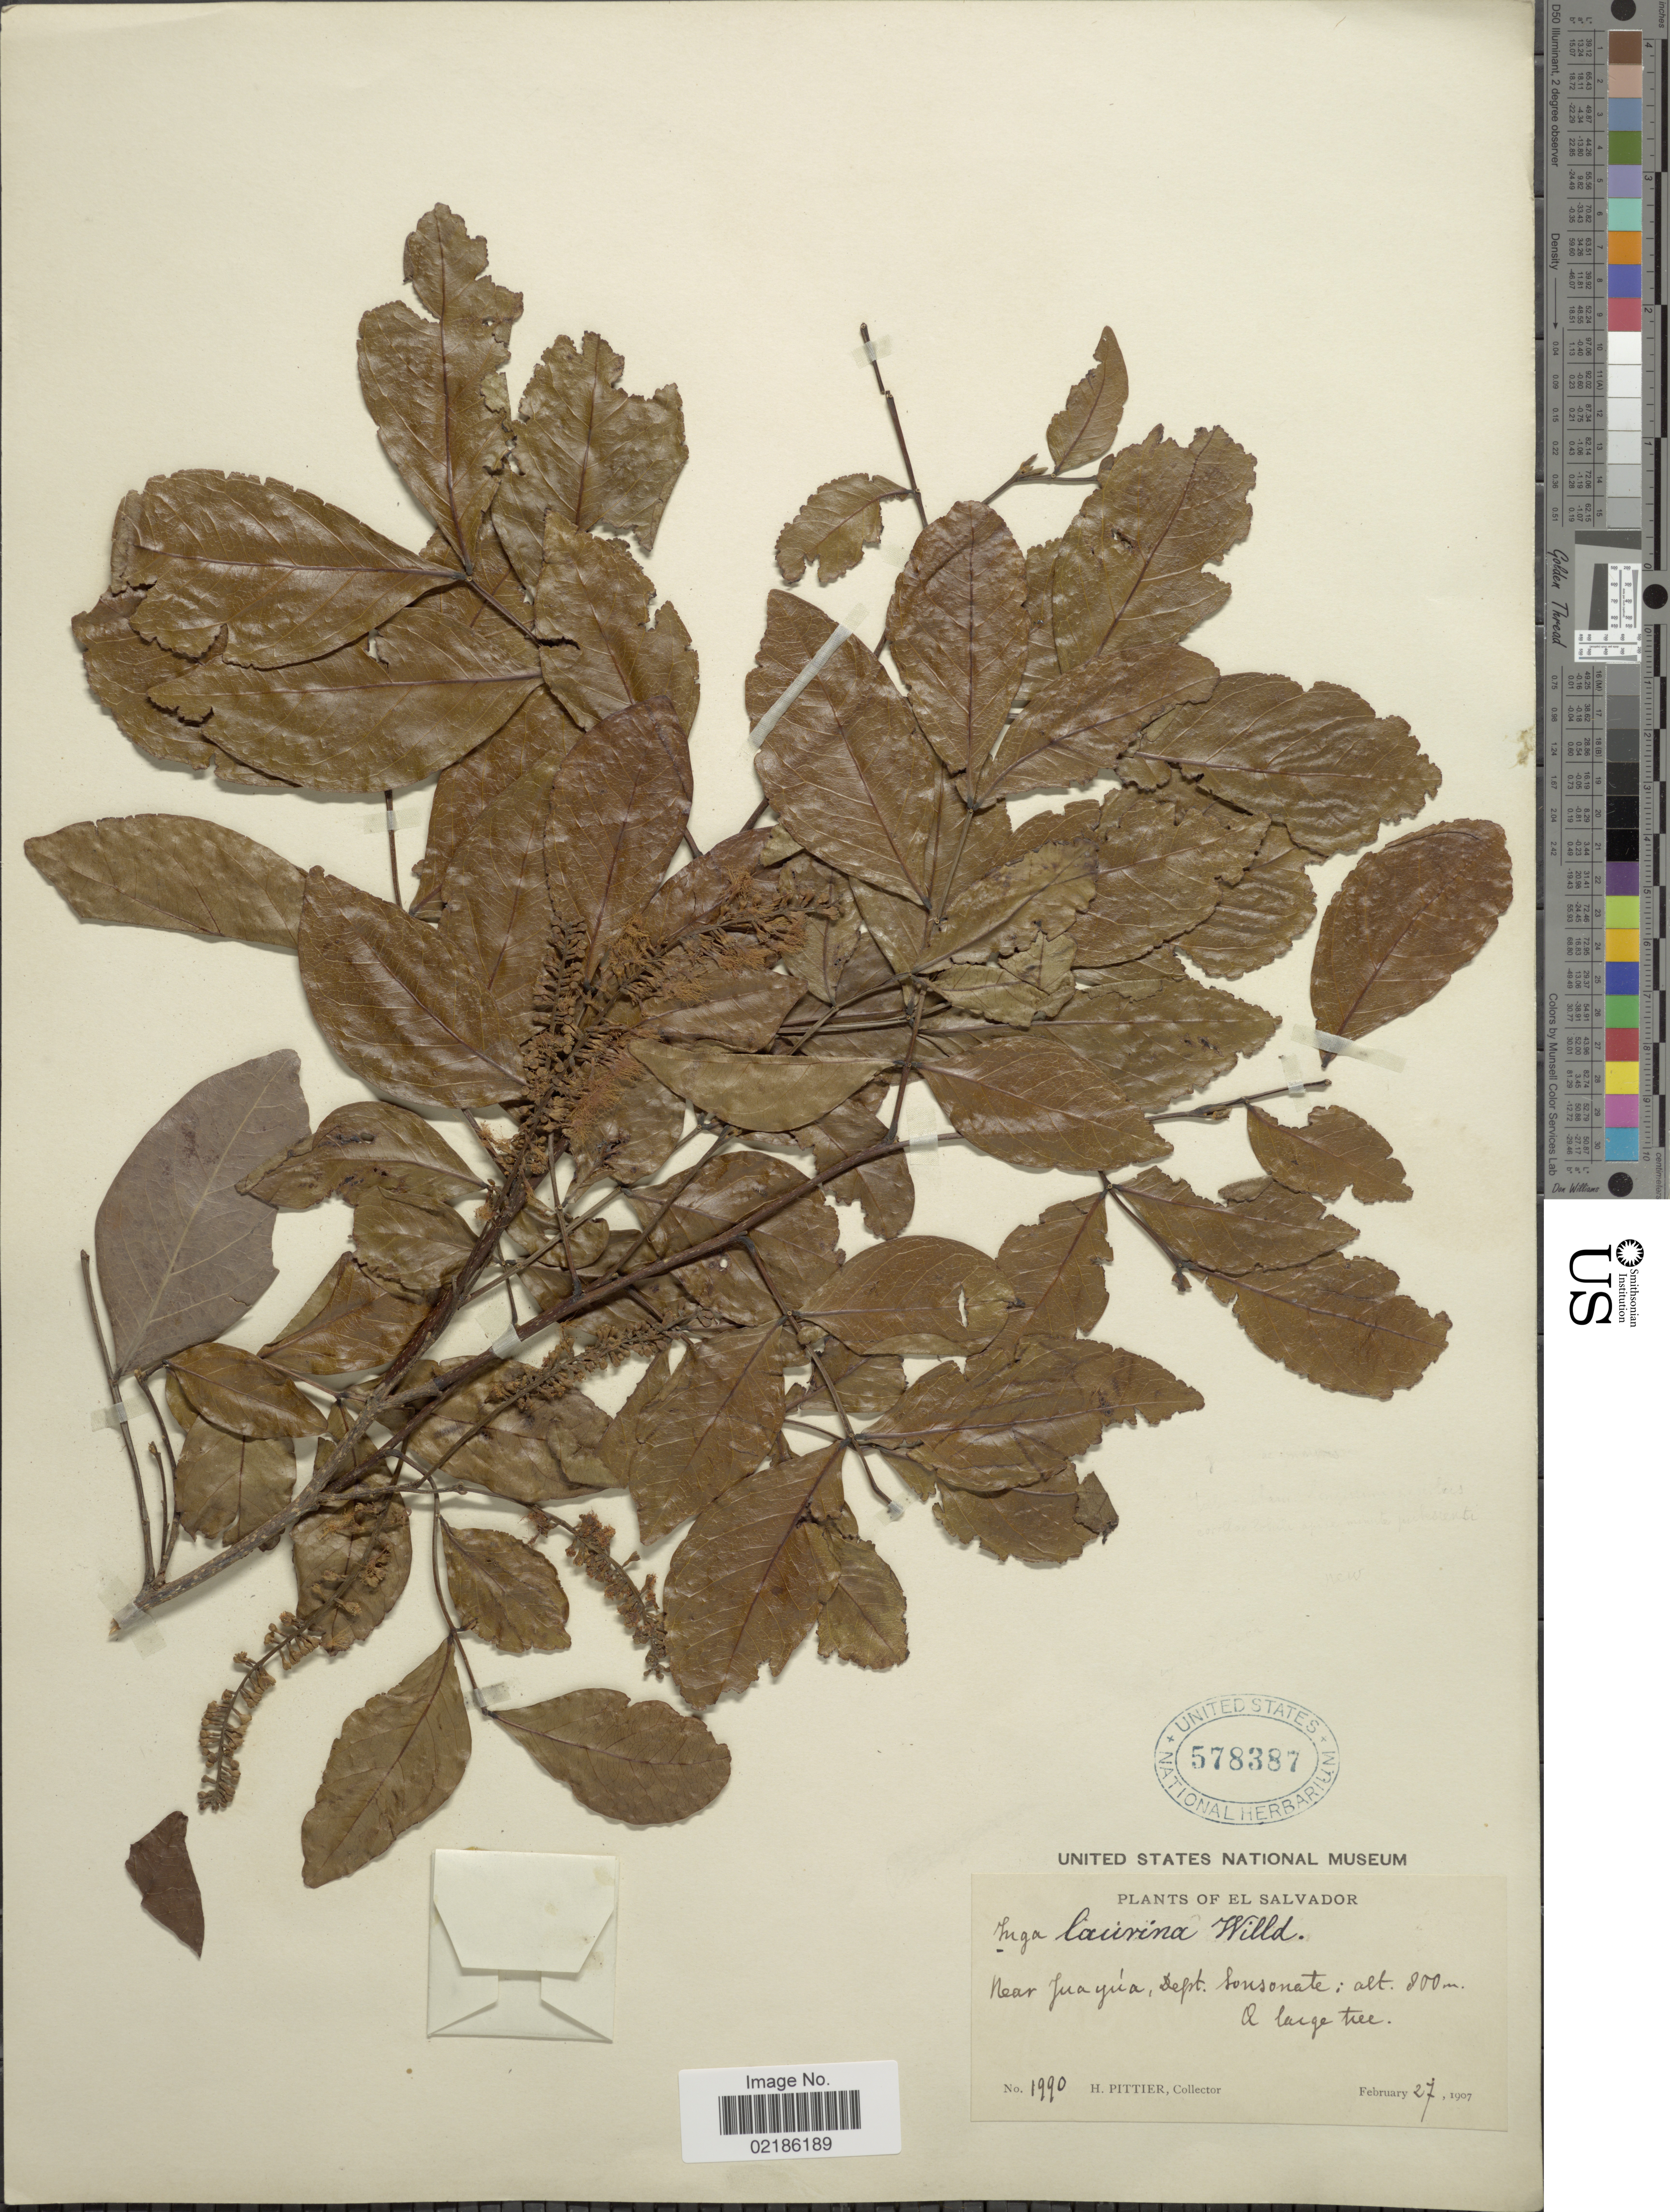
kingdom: Plantae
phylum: Tracheophyta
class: Magnoliopsida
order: Fabales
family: Fabaceae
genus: Inga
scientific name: Inga laurina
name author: (Sw.) Willd.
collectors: H. F. Pittier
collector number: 1990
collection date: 1907-02-27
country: El Salvador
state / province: Sonsonate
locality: Near Juayúa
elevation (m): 800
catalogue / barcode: US 578387